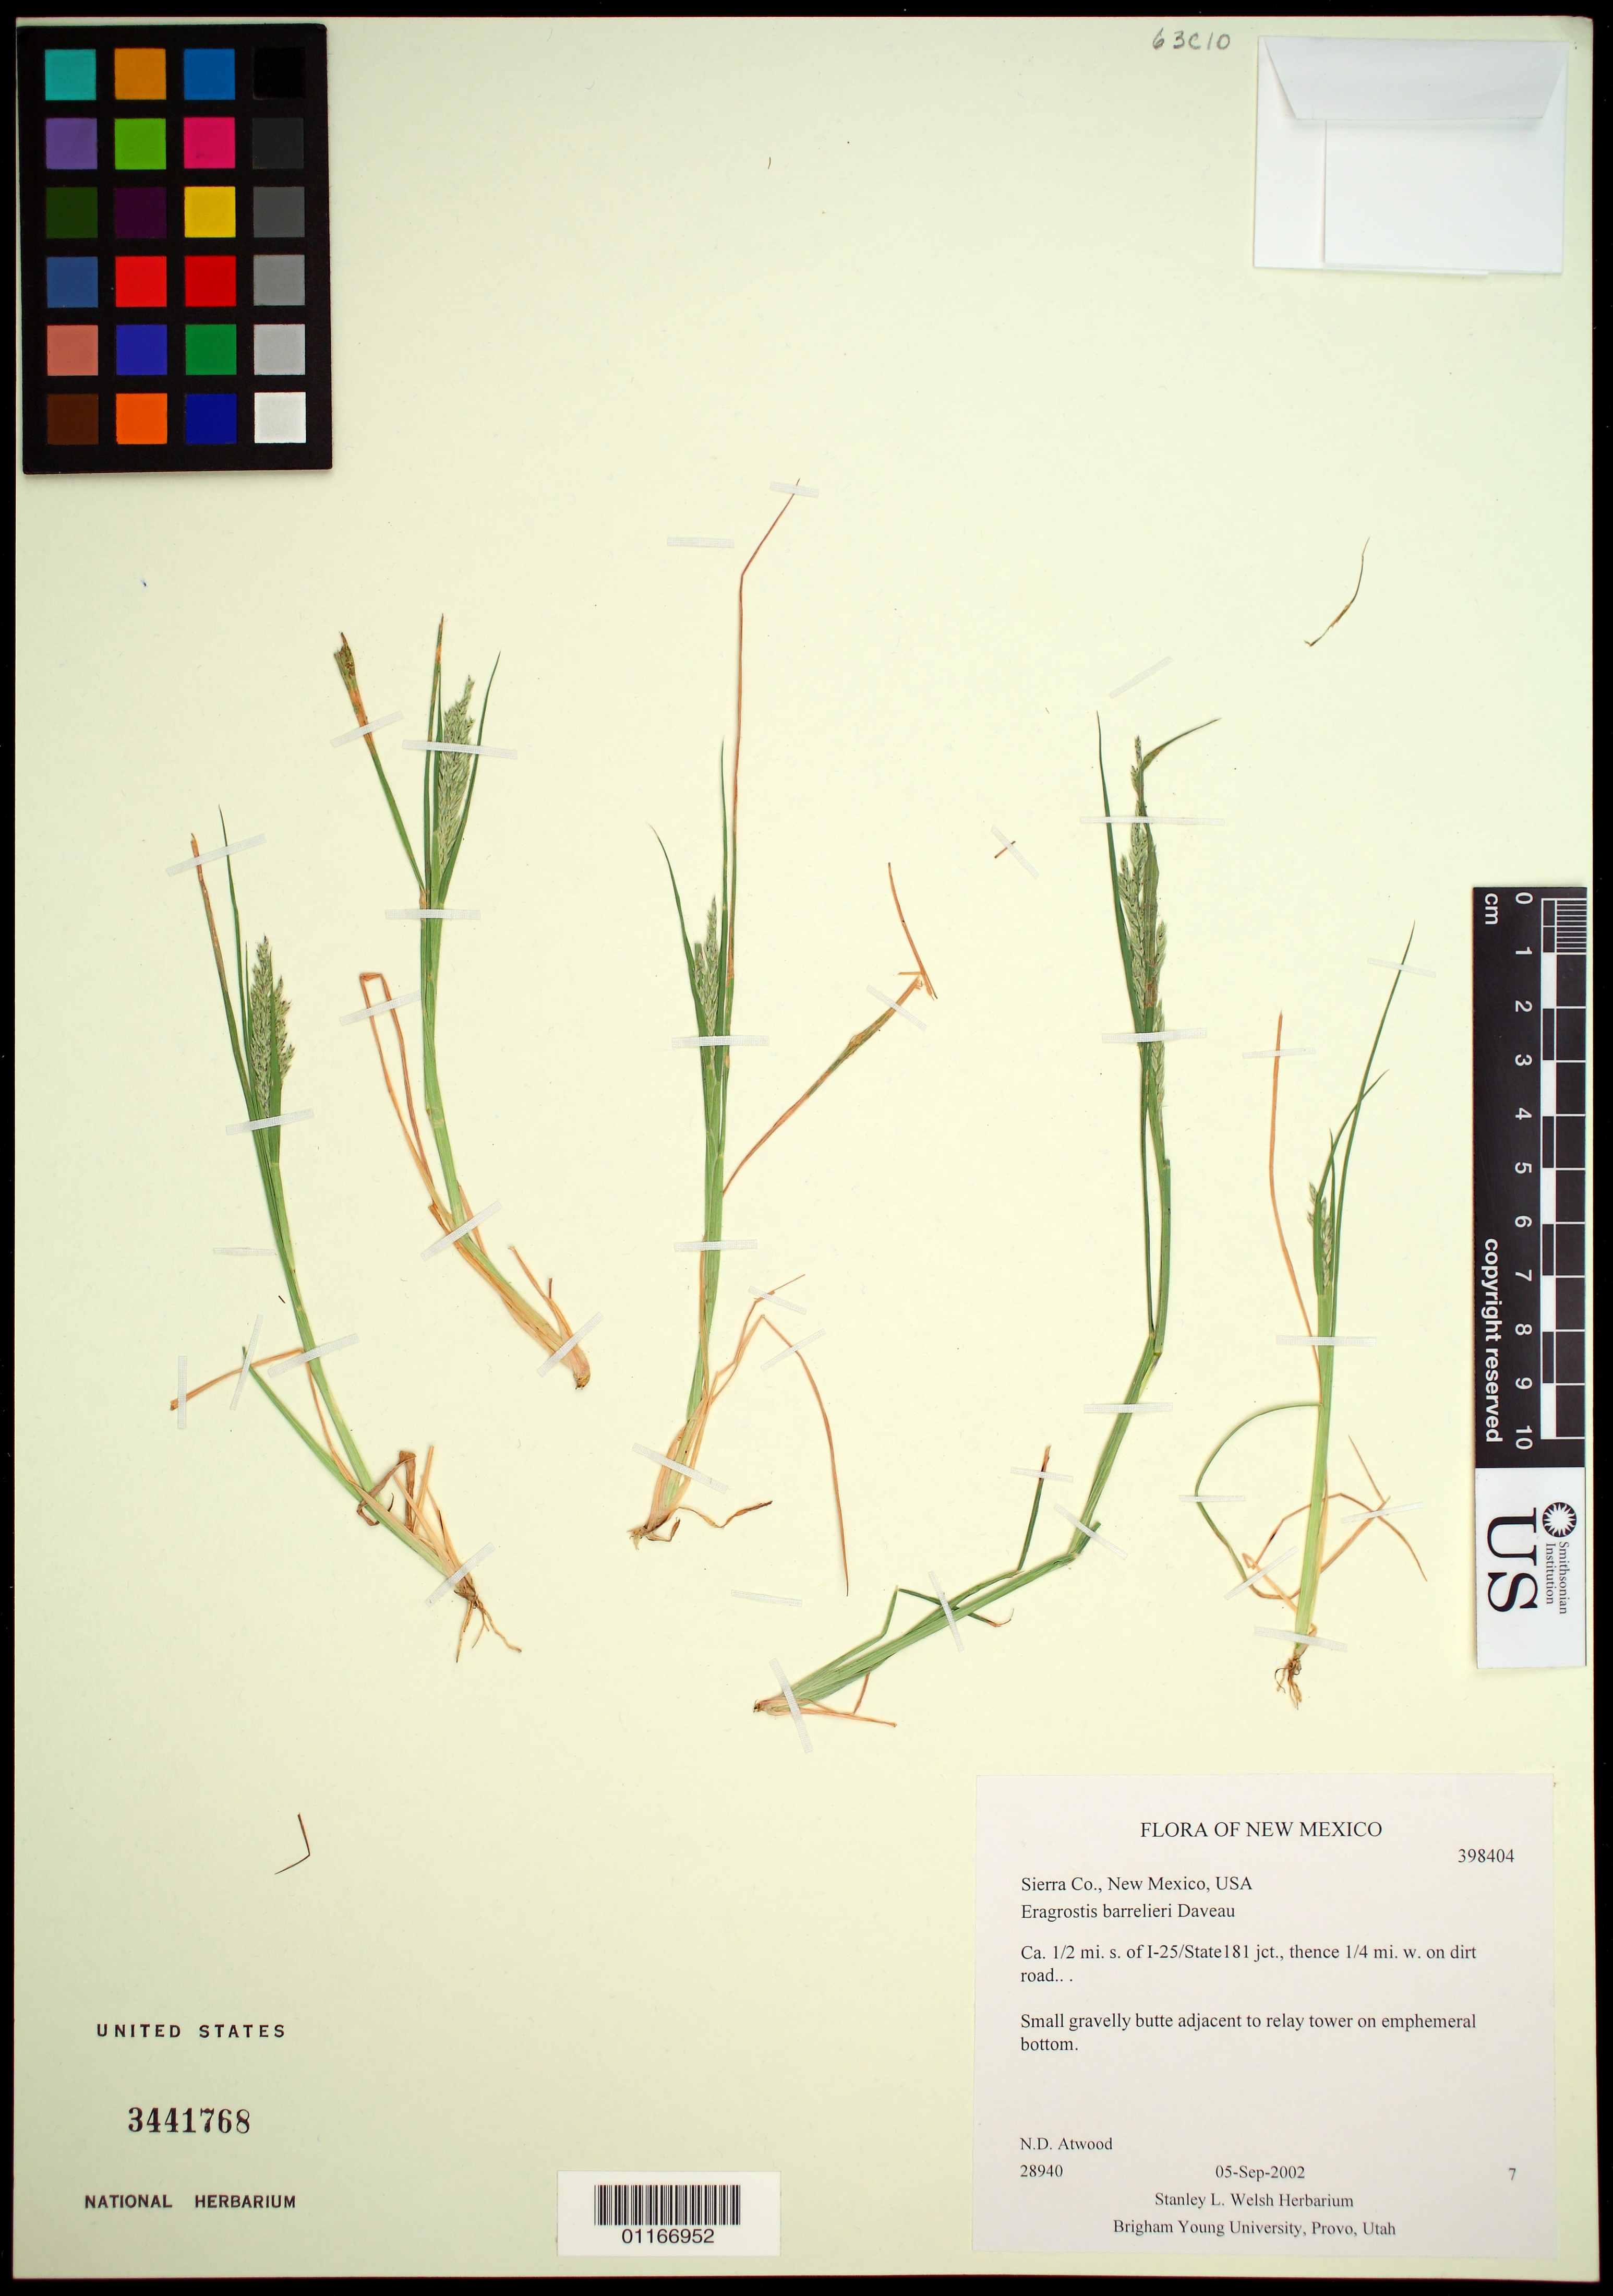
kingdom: Plantae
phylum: Tracheophyta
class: Liliopsida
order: Poales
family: Poaceae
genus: Eragrostis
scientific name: Eragrostis barrelieri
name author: Daveau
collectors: N. D. Atwood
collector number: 28940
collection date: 2002-09-05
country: United States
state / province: New Mexico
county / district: Sierra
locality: Ca. 0.5 miles south of I25/State 181 jct. thence 0.25 miles west on dirt road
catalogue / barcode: US 3441768